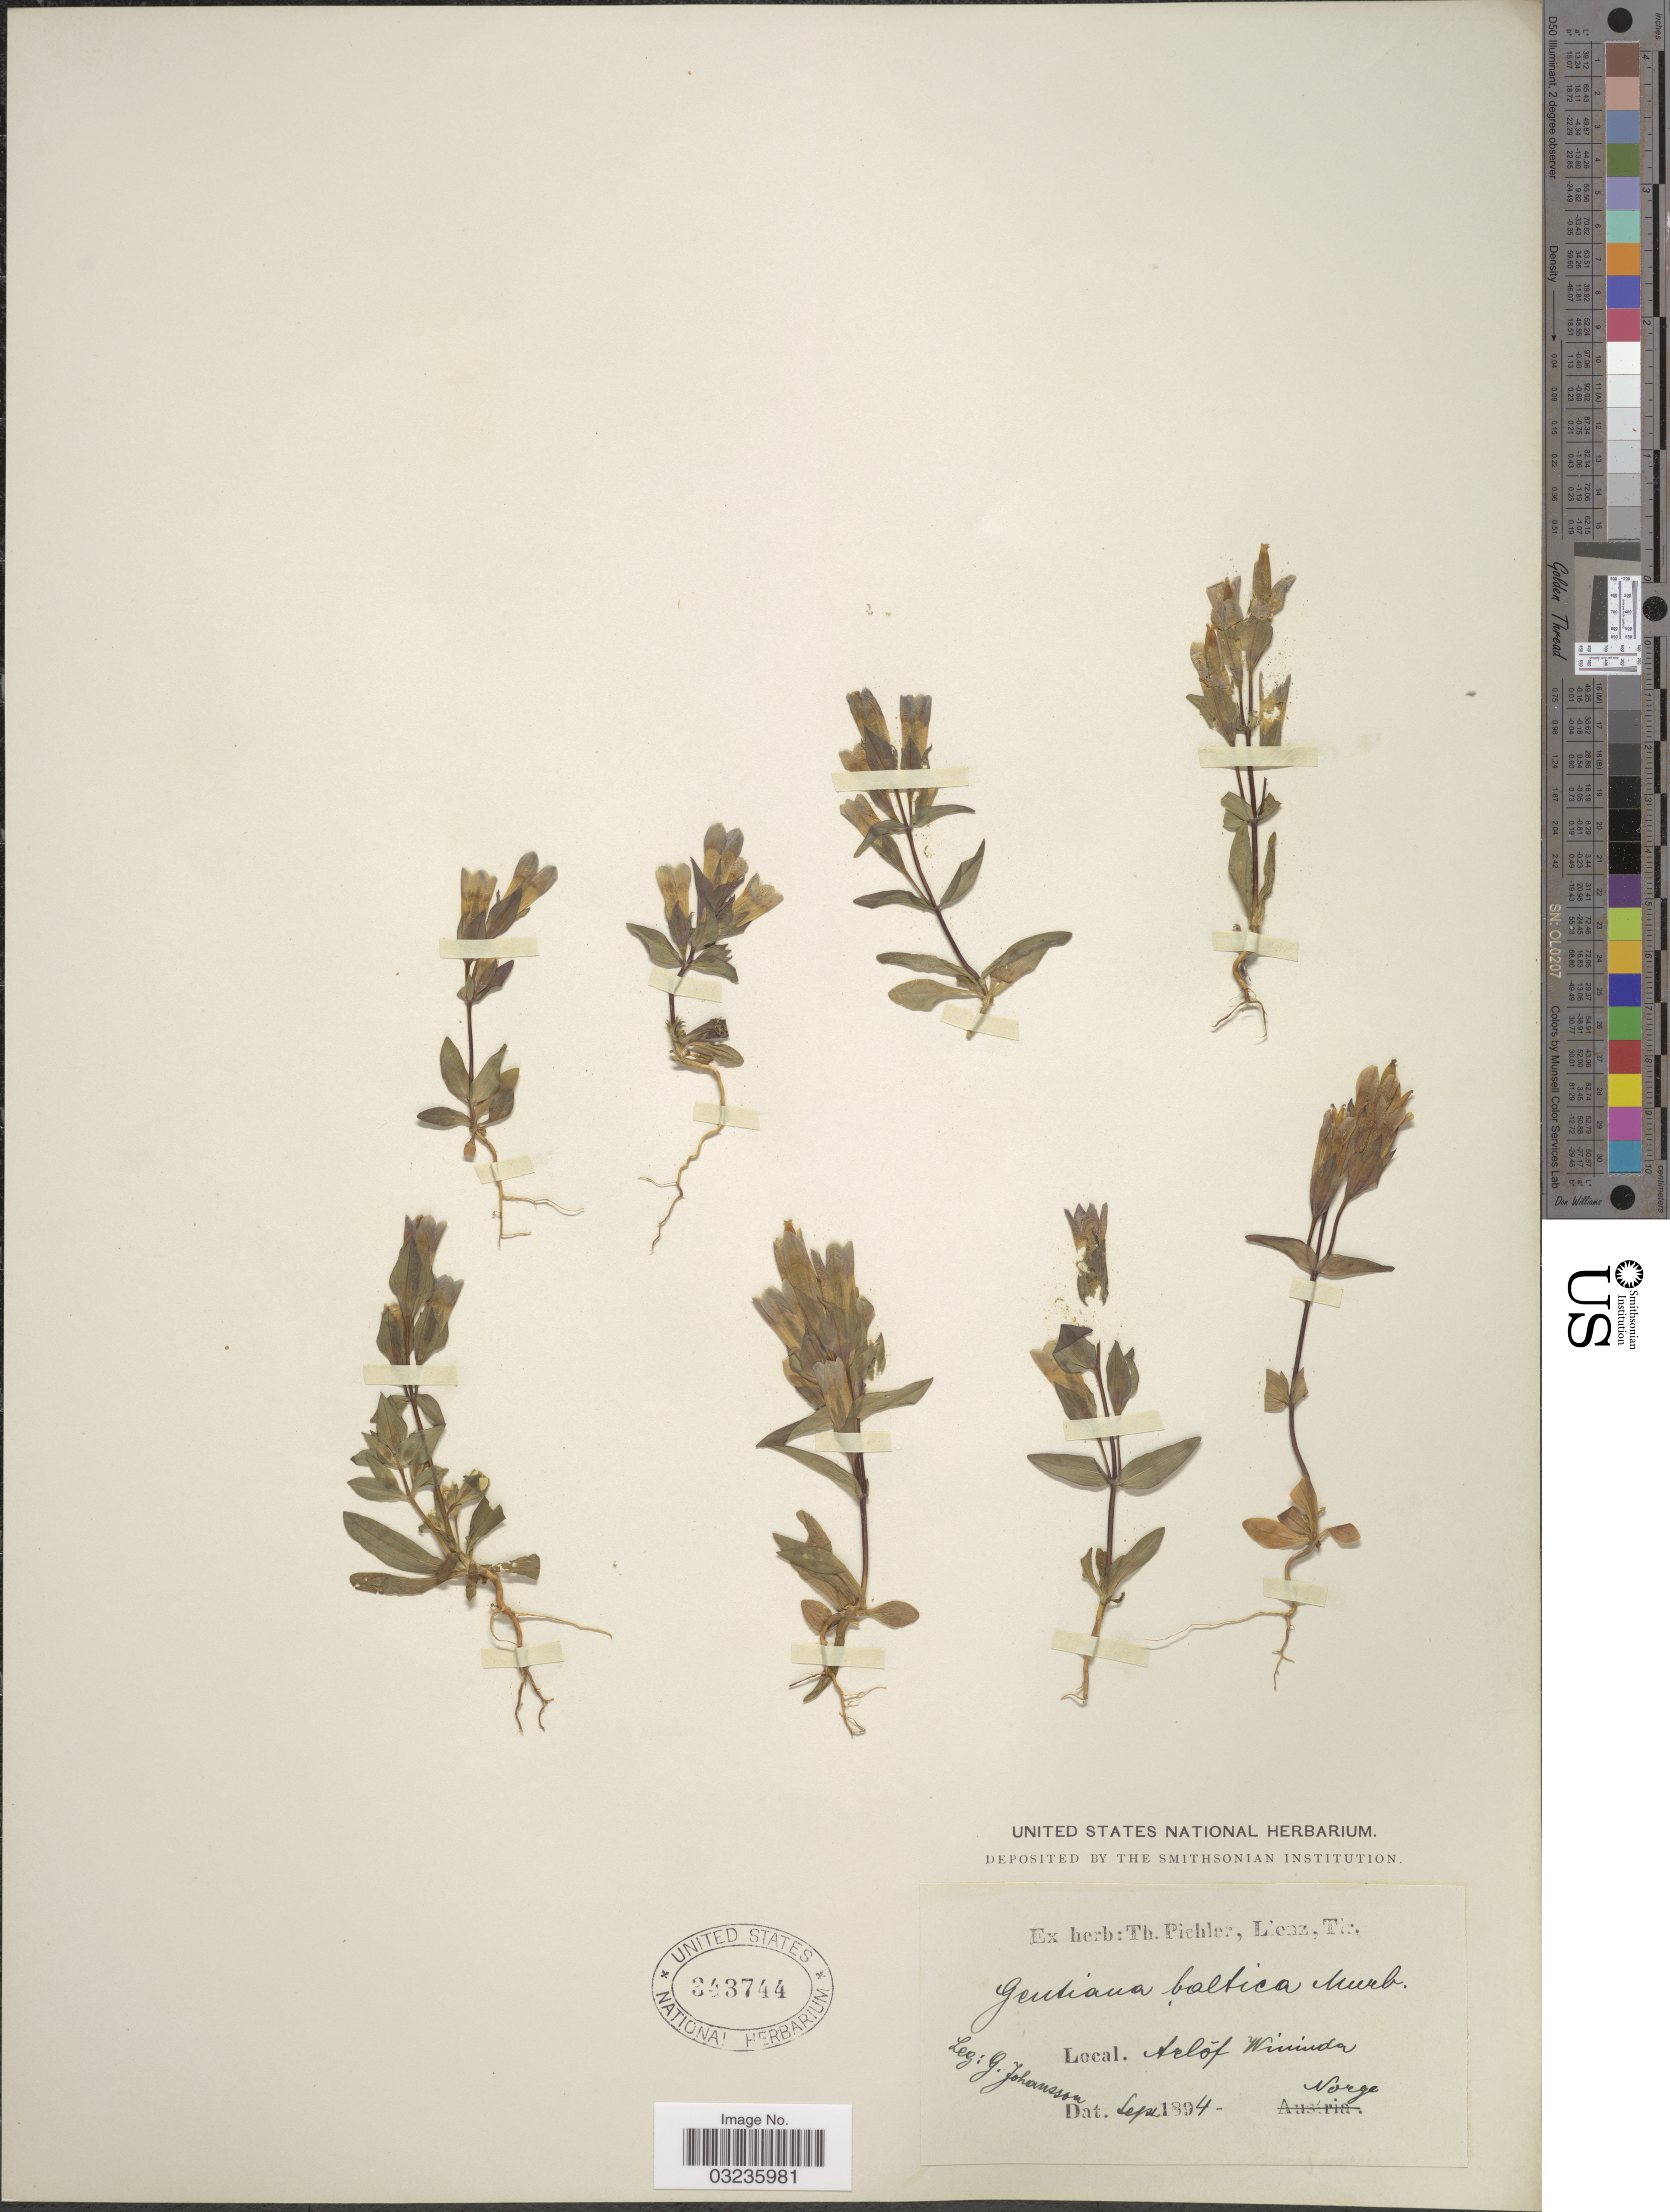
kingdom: Plantae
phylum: Tracheophyta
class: Magnoliopsida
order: Gentianales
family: Gentianaceae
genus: Gentiana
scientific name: Gentiana baltica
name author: Murb.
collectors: G. Johansson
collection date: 1894-09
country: Norway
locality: Arlof, Wininda.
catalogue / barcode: US 343744